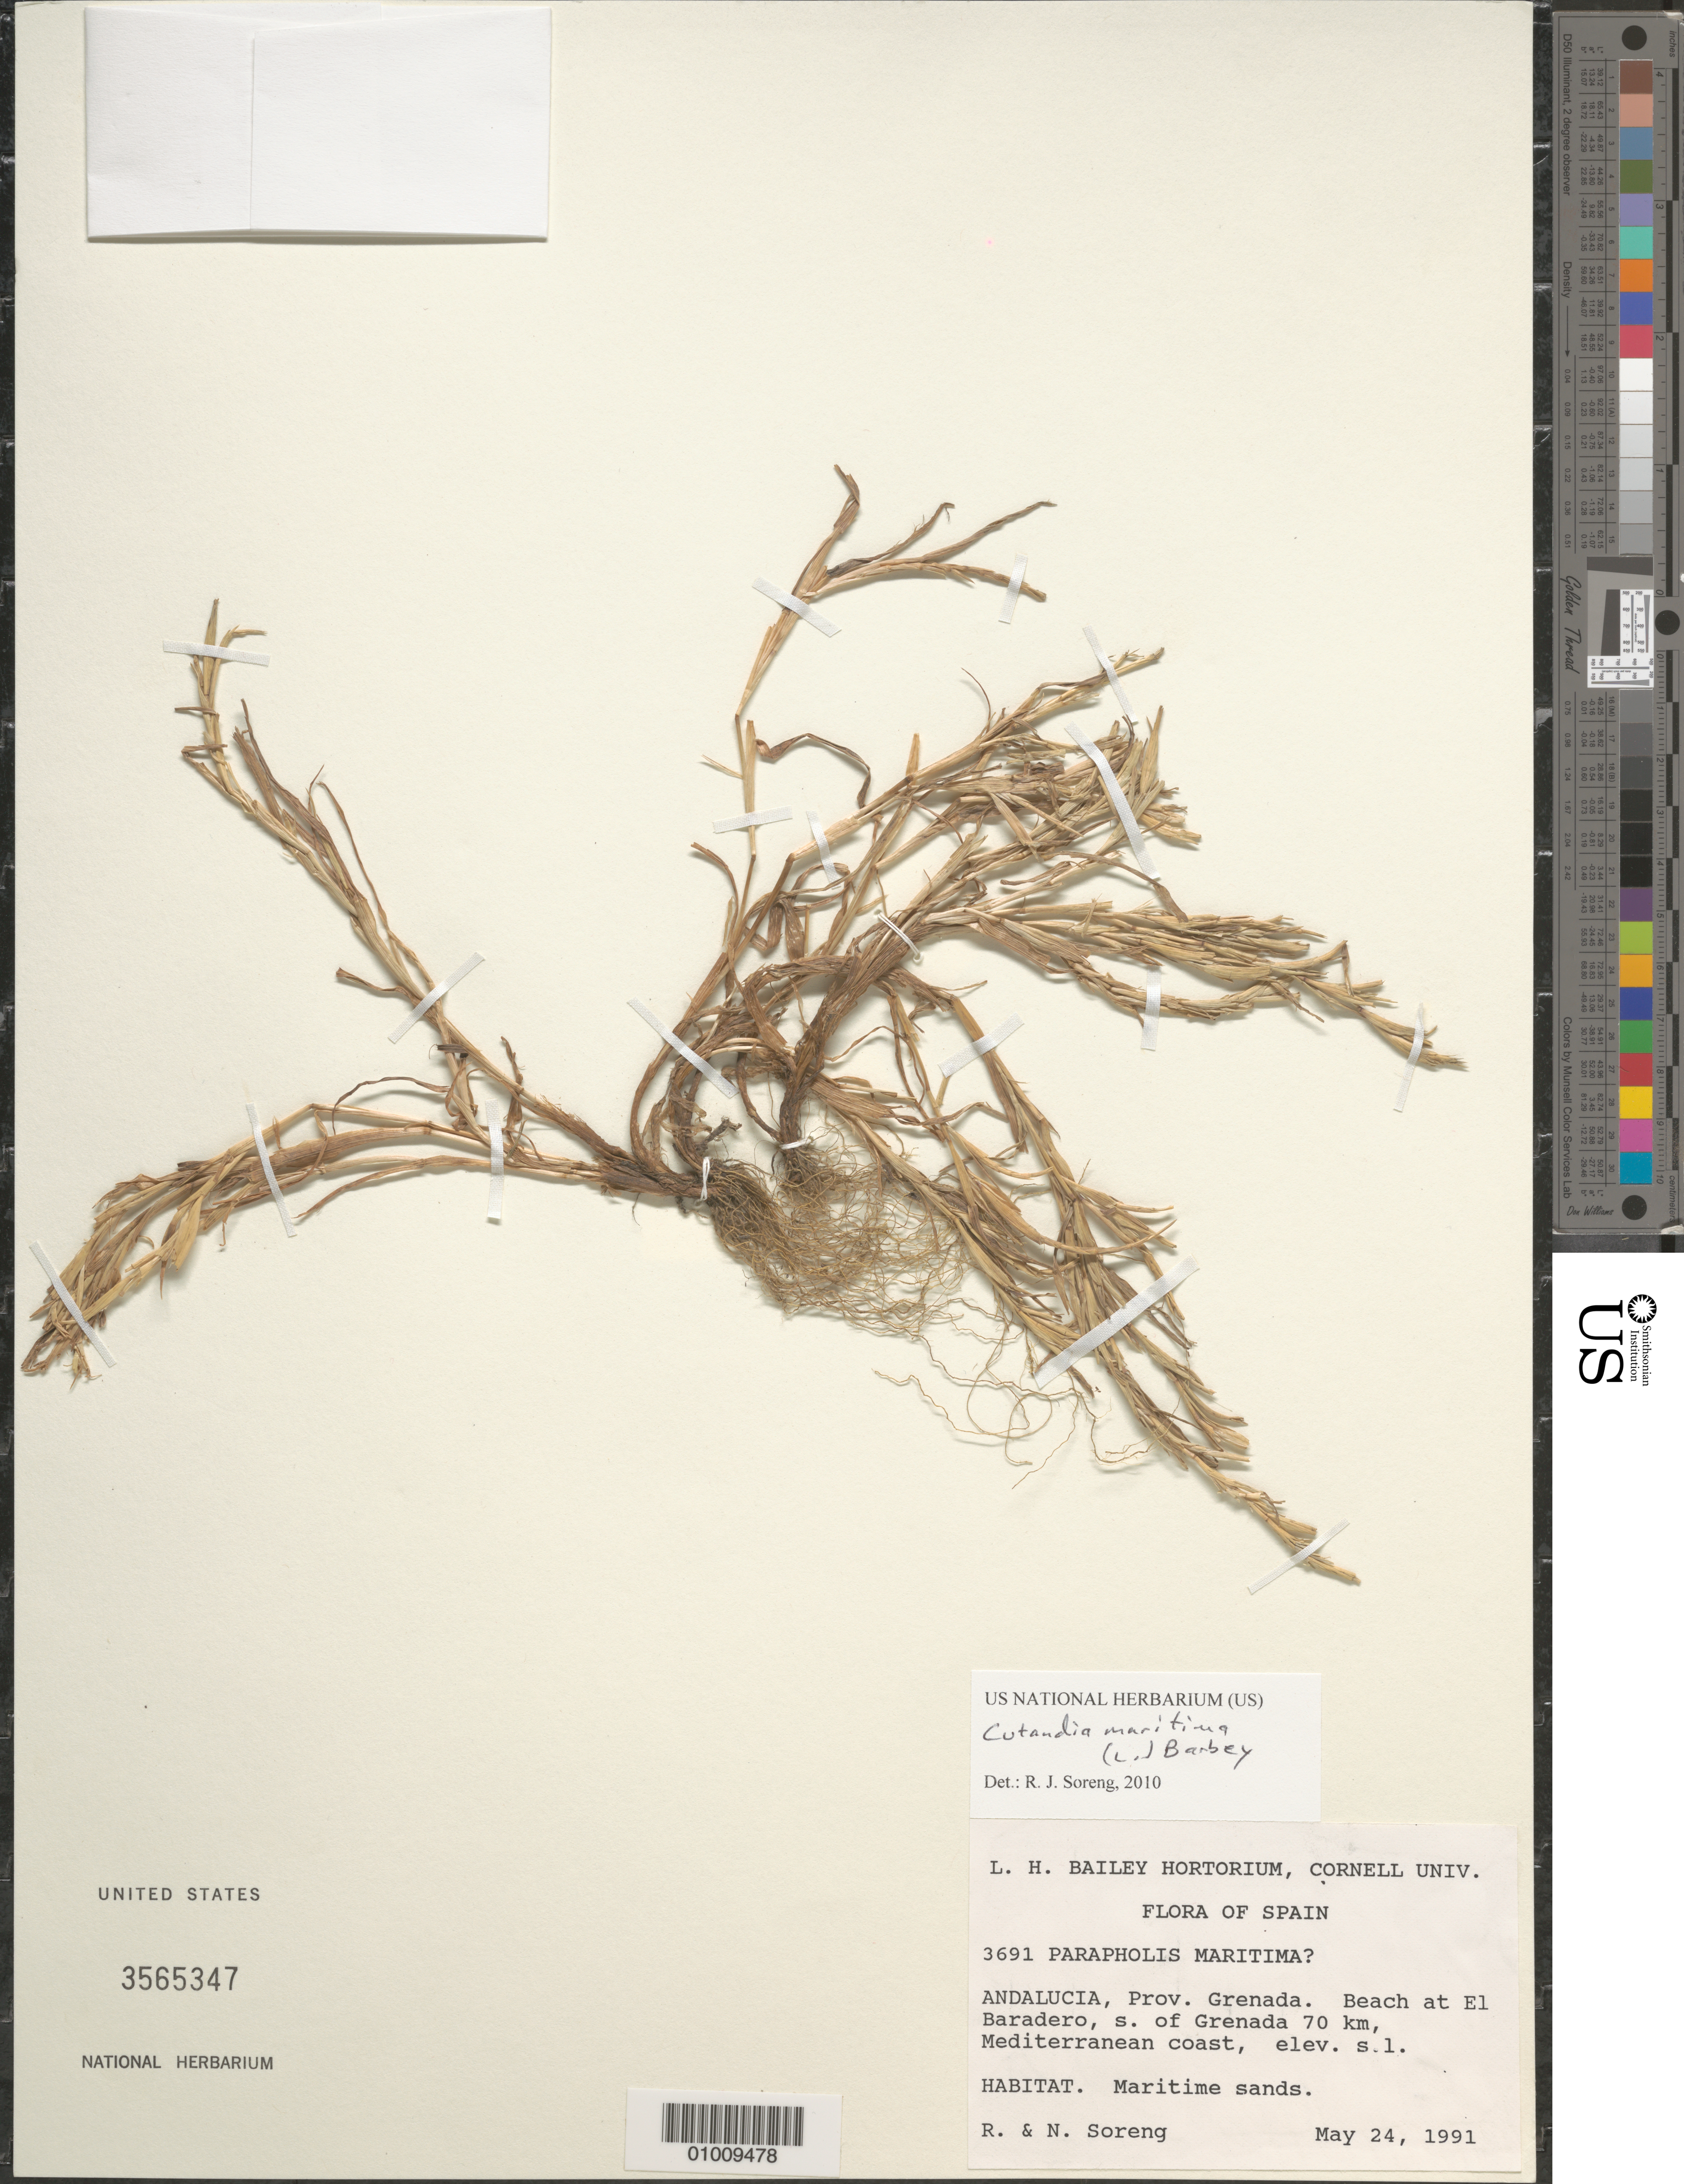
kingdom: Plantae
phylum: Tracheophyta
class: Liliopsida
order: Poales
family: Poaceae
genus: Parapholis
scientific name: Parapholis incurva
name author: (L.) C.E. Hubb.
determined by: Soreng, Robert J., Research Associate (BOT), Smithsonian Institution - National Museum of Natural History (UNITED STATES)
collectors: R. J. Soreng & N. L. Soreng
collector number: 3691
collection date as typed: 24 May 1991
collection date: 1991-05-24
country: Spain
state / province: Andalucia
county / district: Grenada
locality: Beach at El Baradero, S of Grenada 70 km, Mediterranean coast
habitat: Maritime sands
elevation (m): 1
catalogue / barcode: US 3565347